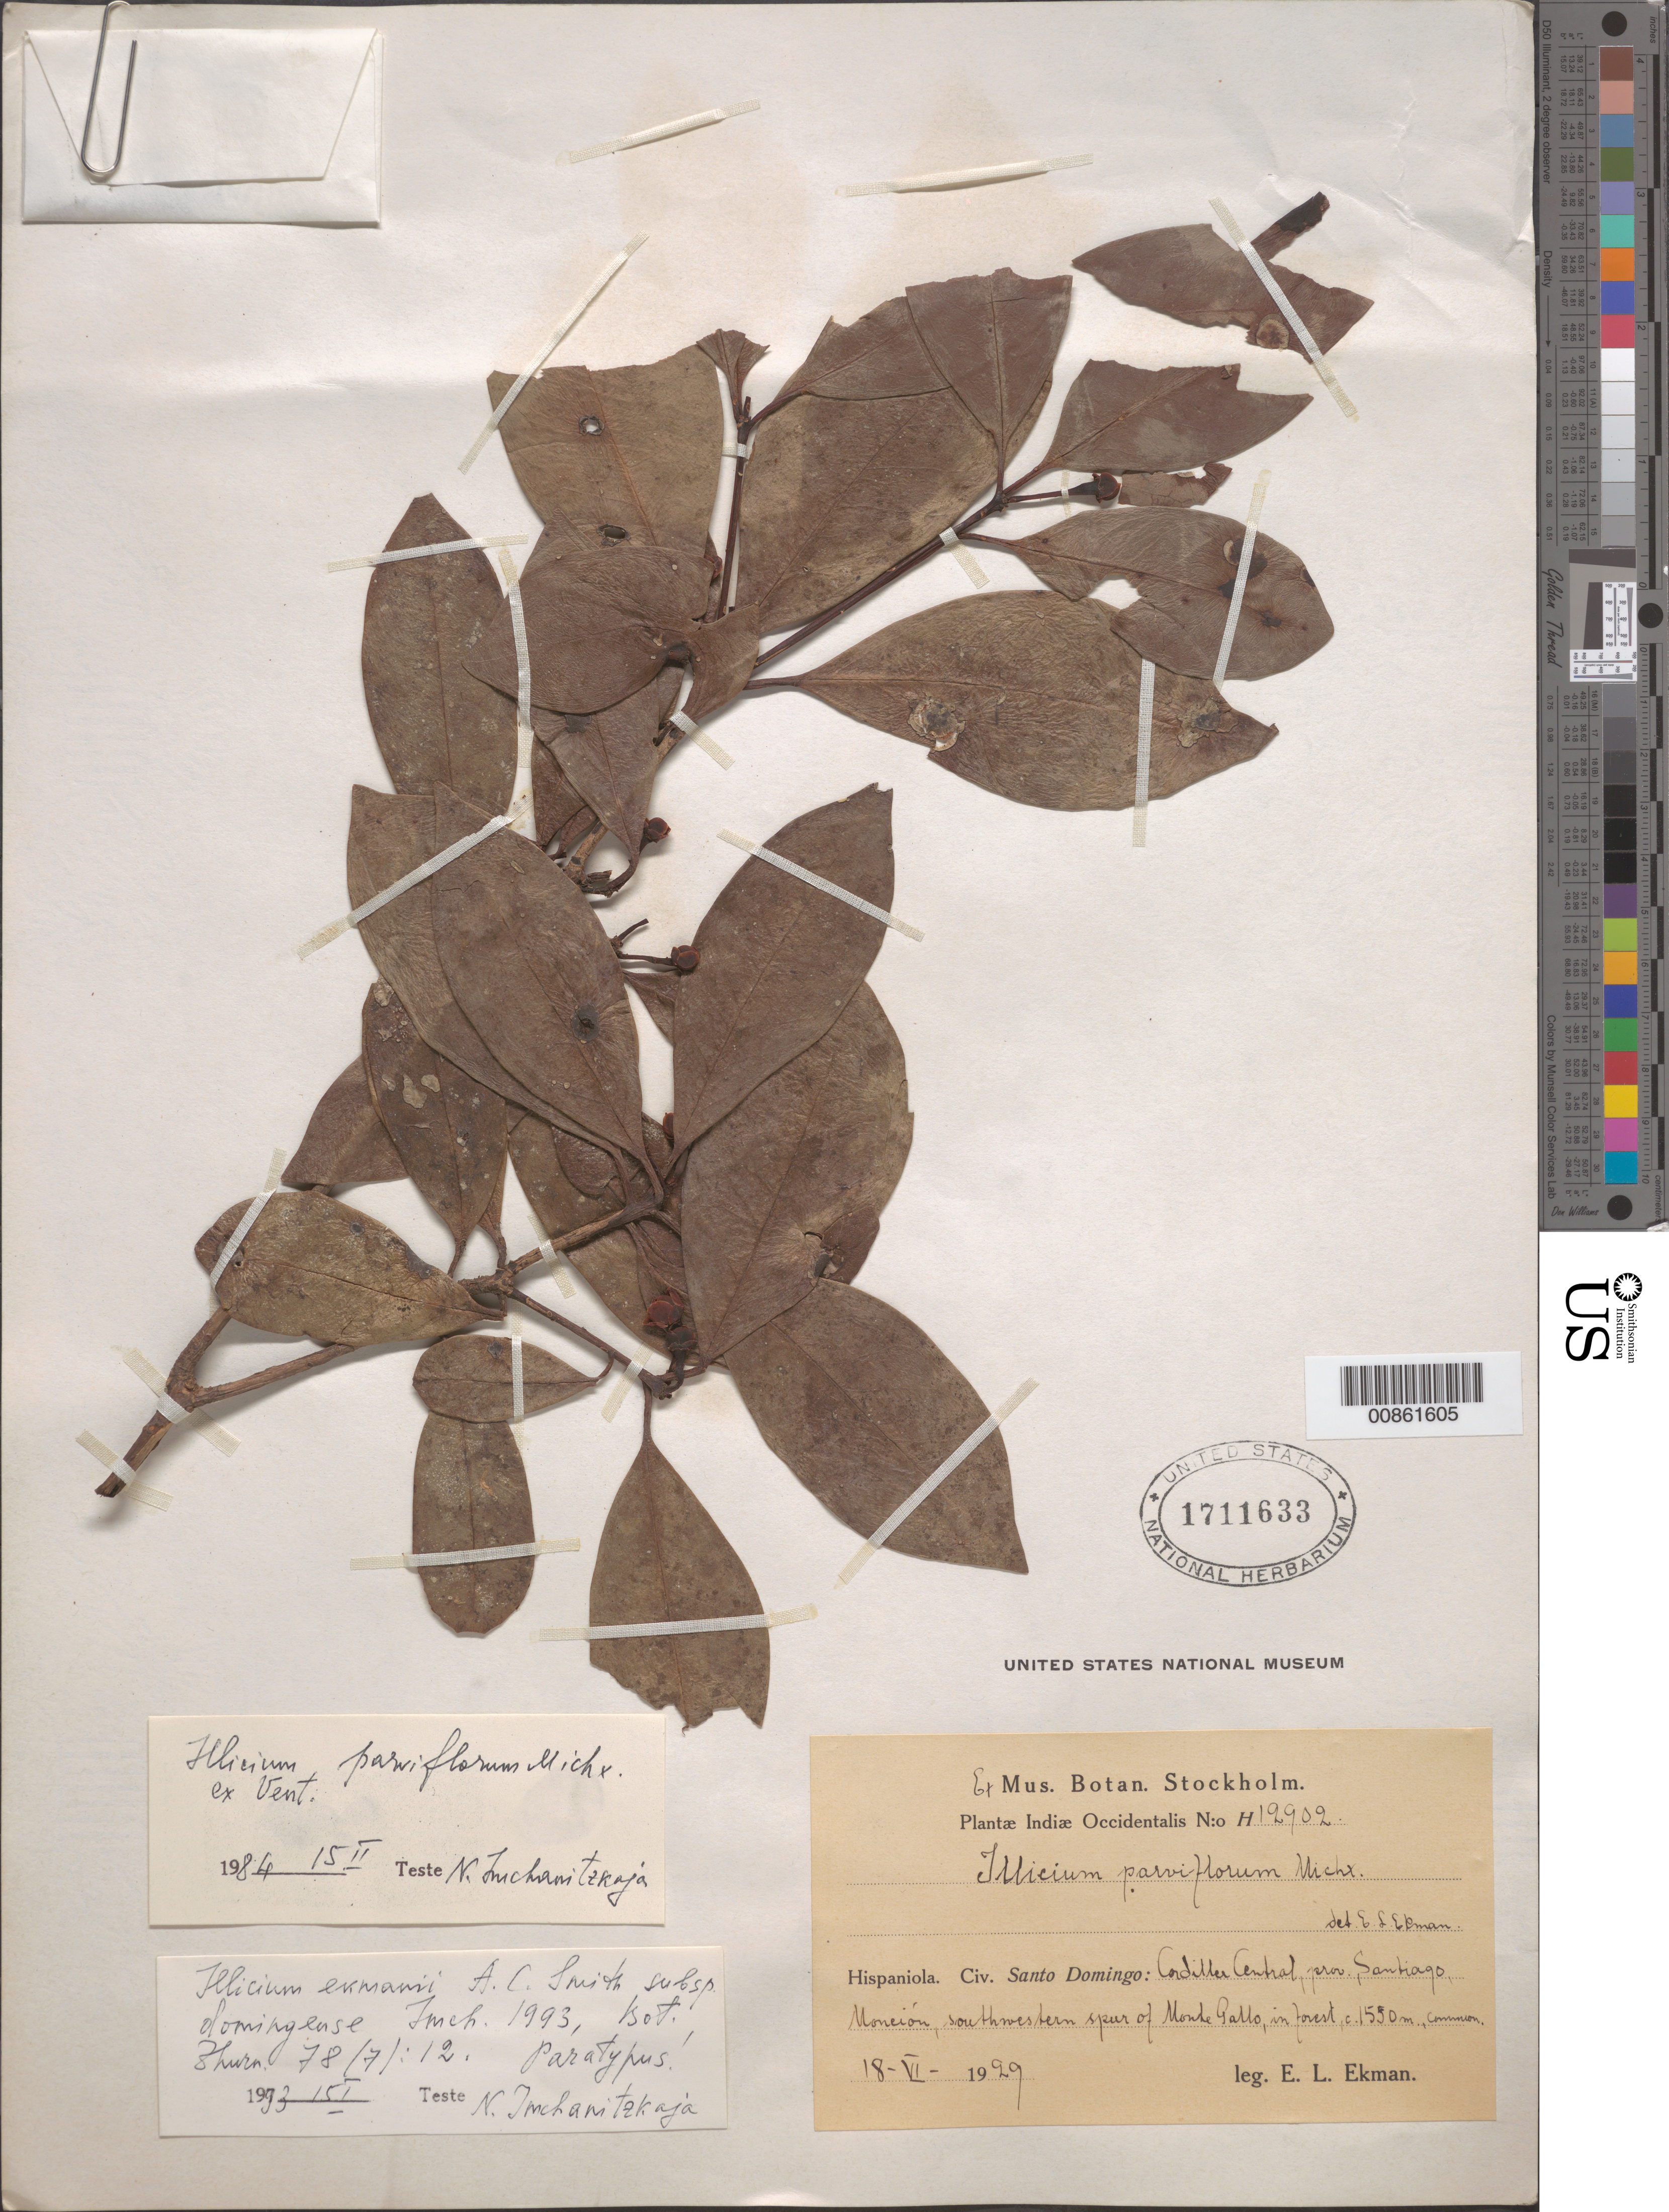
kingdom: Plantae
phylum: Tracheophyta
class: Magnoliopsida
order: Austrobaileyales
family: Schisandraceae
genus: Illicium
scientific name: Illicium ekmanii subsp. domingense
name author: Imkhan.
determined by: Imchanitzkaja, N.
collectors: E. L. Ekman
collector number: H 12902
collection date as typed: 18 Jun 1929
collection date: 1929-06-18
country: Dominican Republic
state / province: Santiago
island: Hispaniola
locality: Cordillera Central, Monción, southwestern spur of Monte Pallo.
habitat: In forest.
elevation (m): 1550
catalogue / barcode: US 1711633